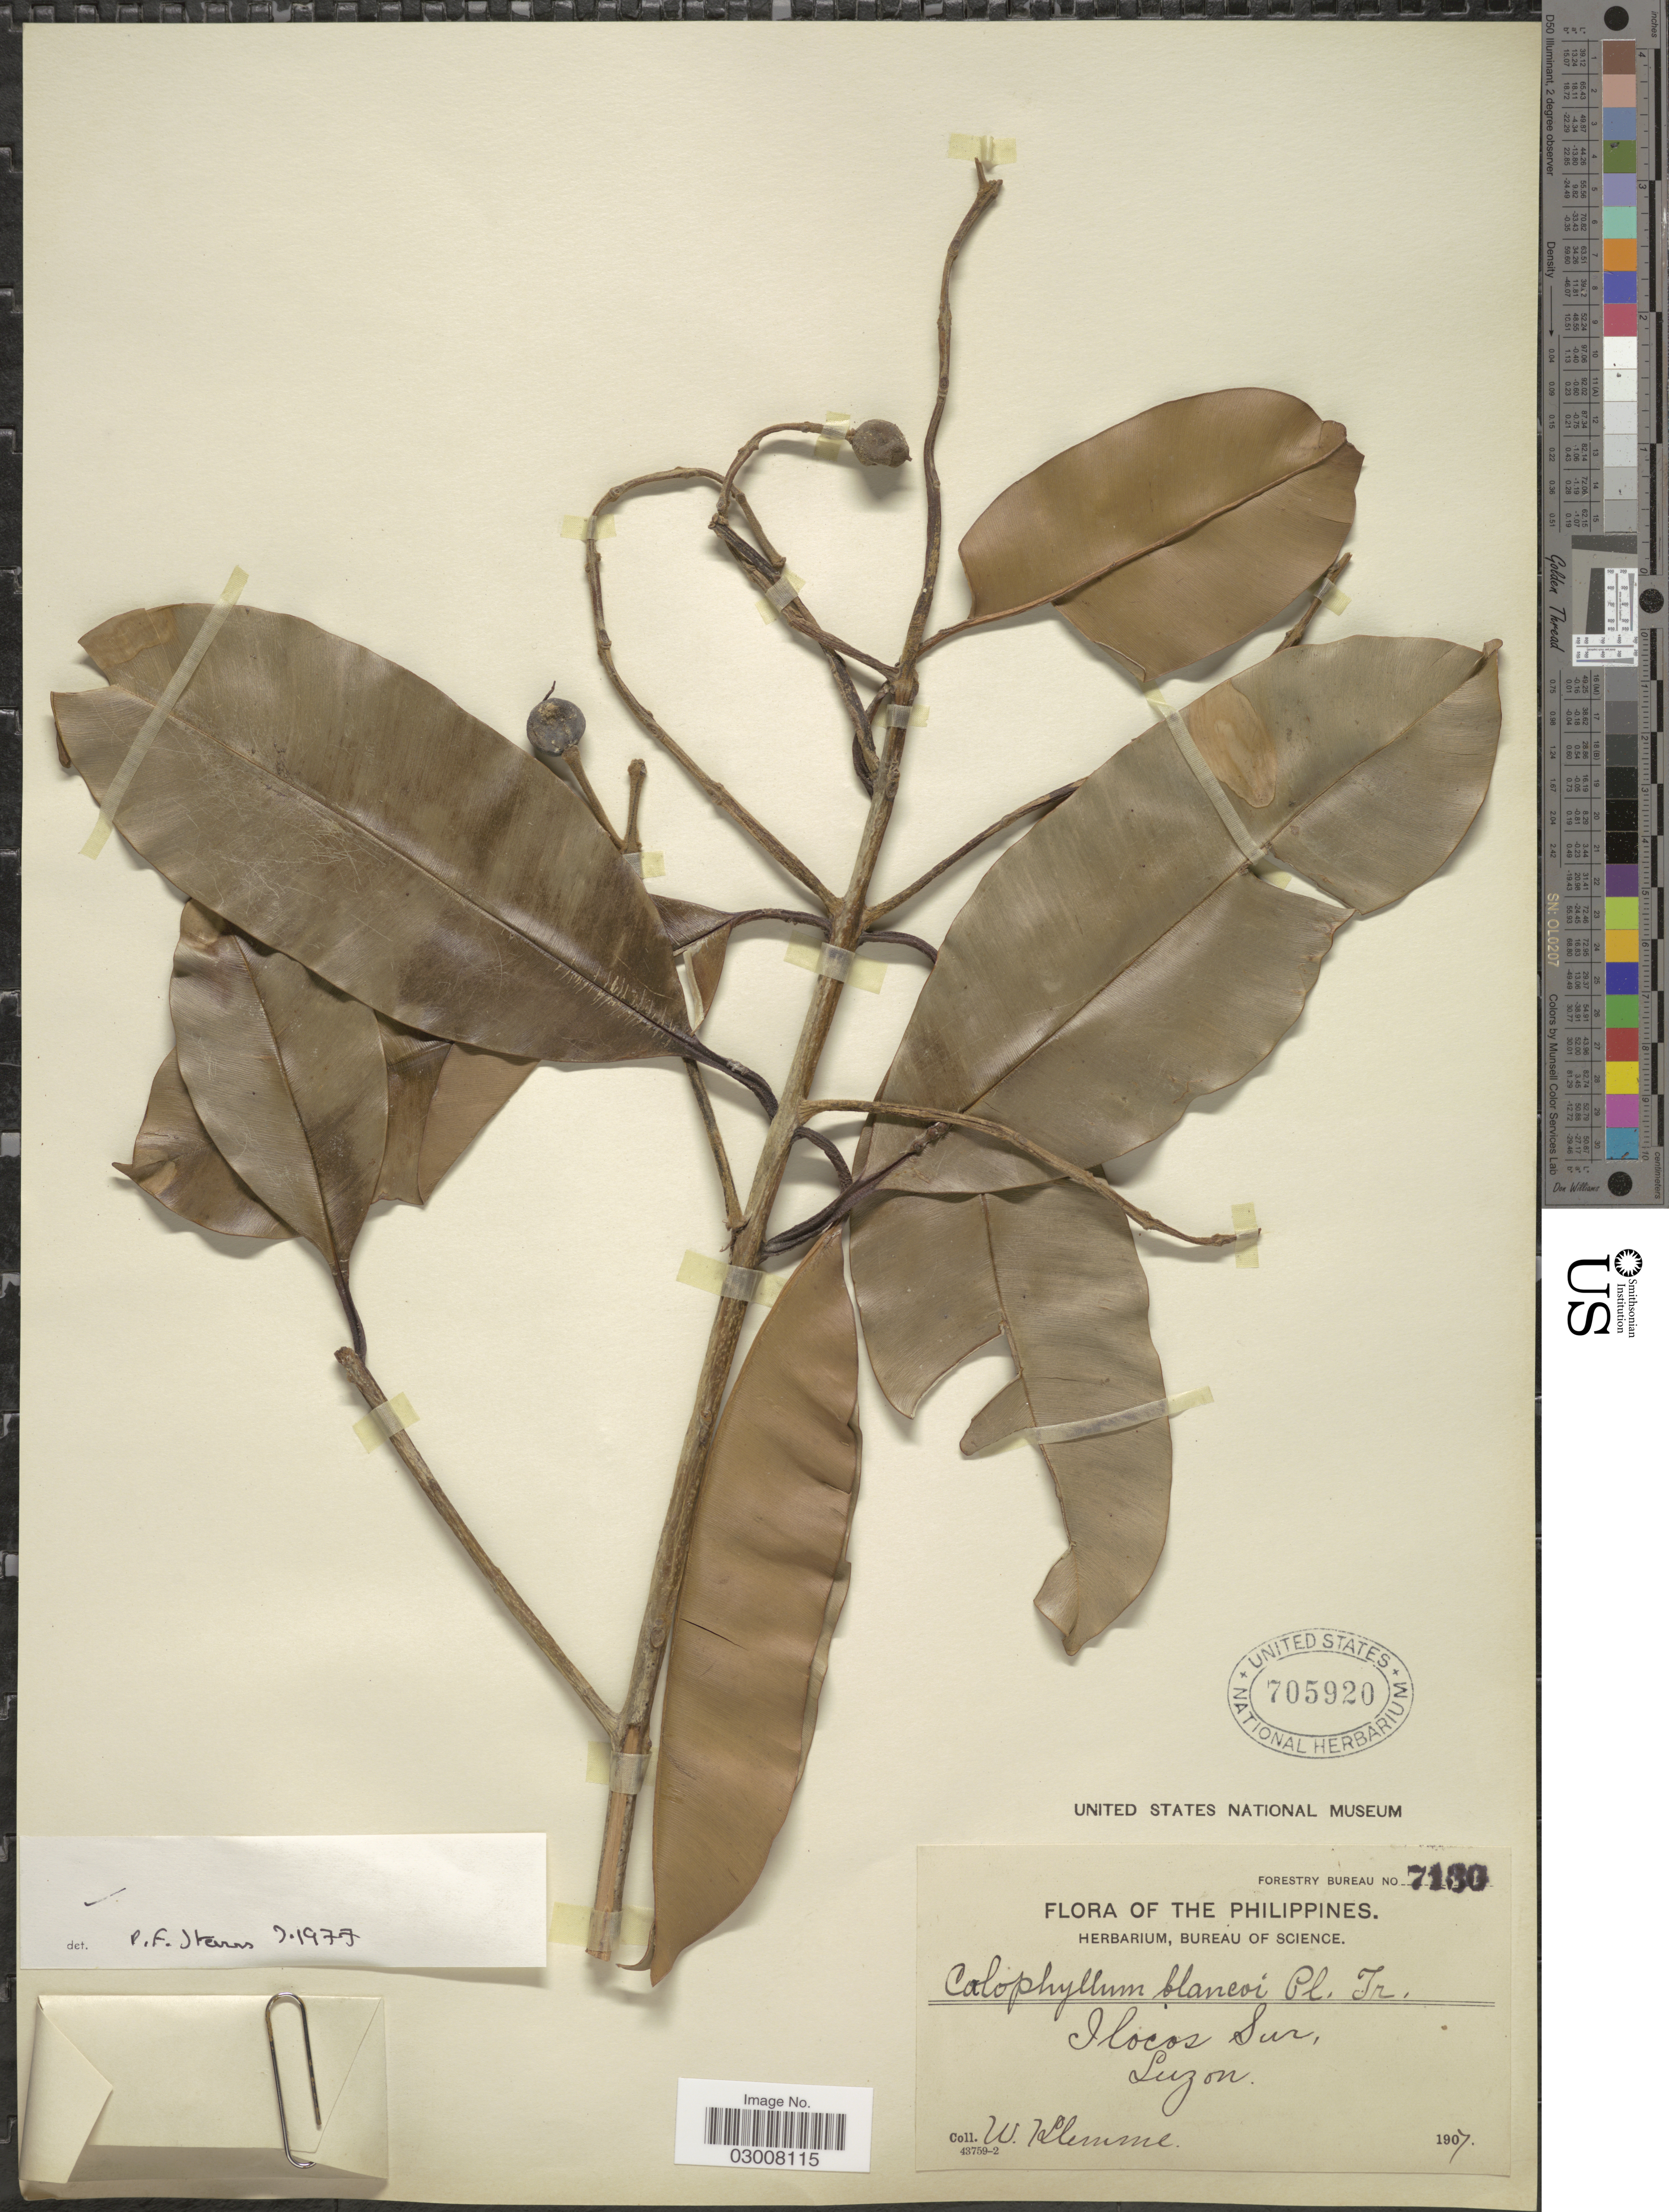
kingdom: Plantae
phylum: Tracheophyta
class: Magnoliopsida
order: Malpighiales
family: Calophyllaceae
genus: Calophyllum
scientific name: Calophyllum blancoi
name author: Planch. & Triana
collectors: W. Klemme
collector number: Forestry Bureau 7130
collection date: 1907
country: Philippines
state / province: Ilocos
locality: Ilocos Sur. Luzon.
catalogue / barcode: US 705920